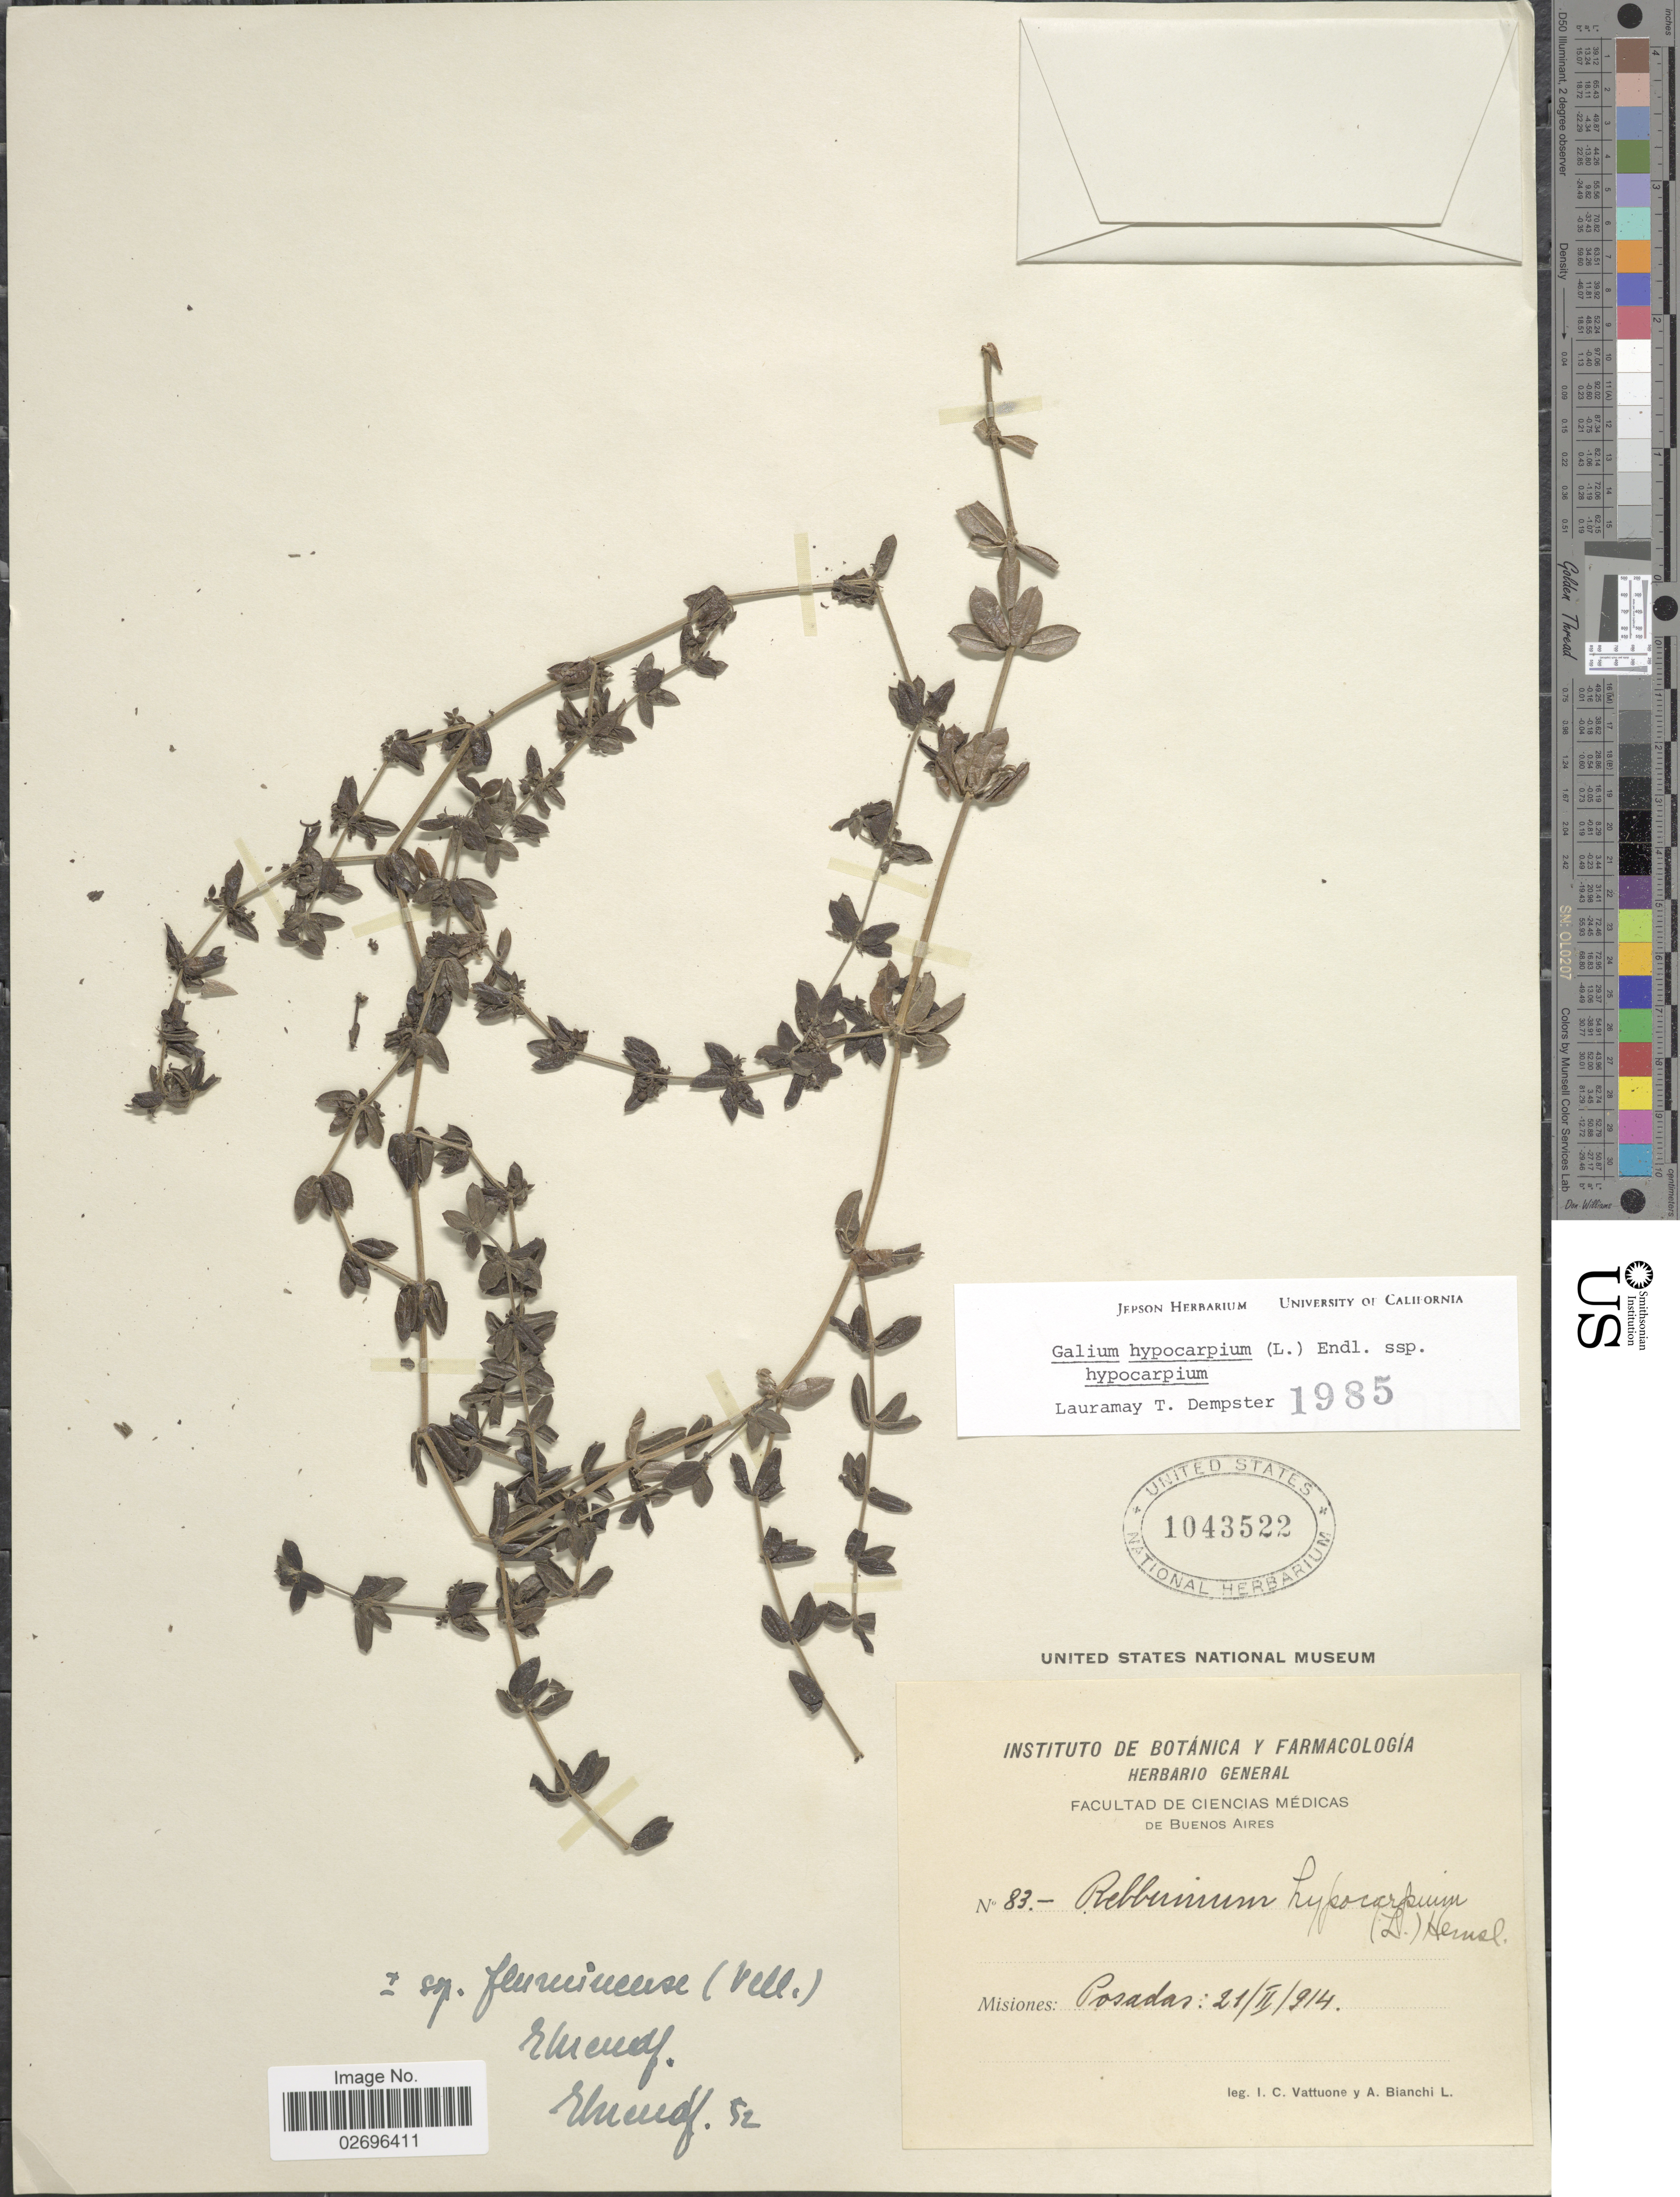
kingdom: Plantae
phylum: Tracheophyta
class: Magnoliopsida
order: Gentianales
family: Rubiaceae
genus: Galium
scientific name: Galium hypocarpium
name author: (L.) Endl. ex Griseb.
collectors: I. Vattuone & A. Bianchi L.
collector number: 83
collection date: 1914-02-21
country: Argentina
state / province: Misiones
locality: Posadas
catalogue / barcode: US 1043522